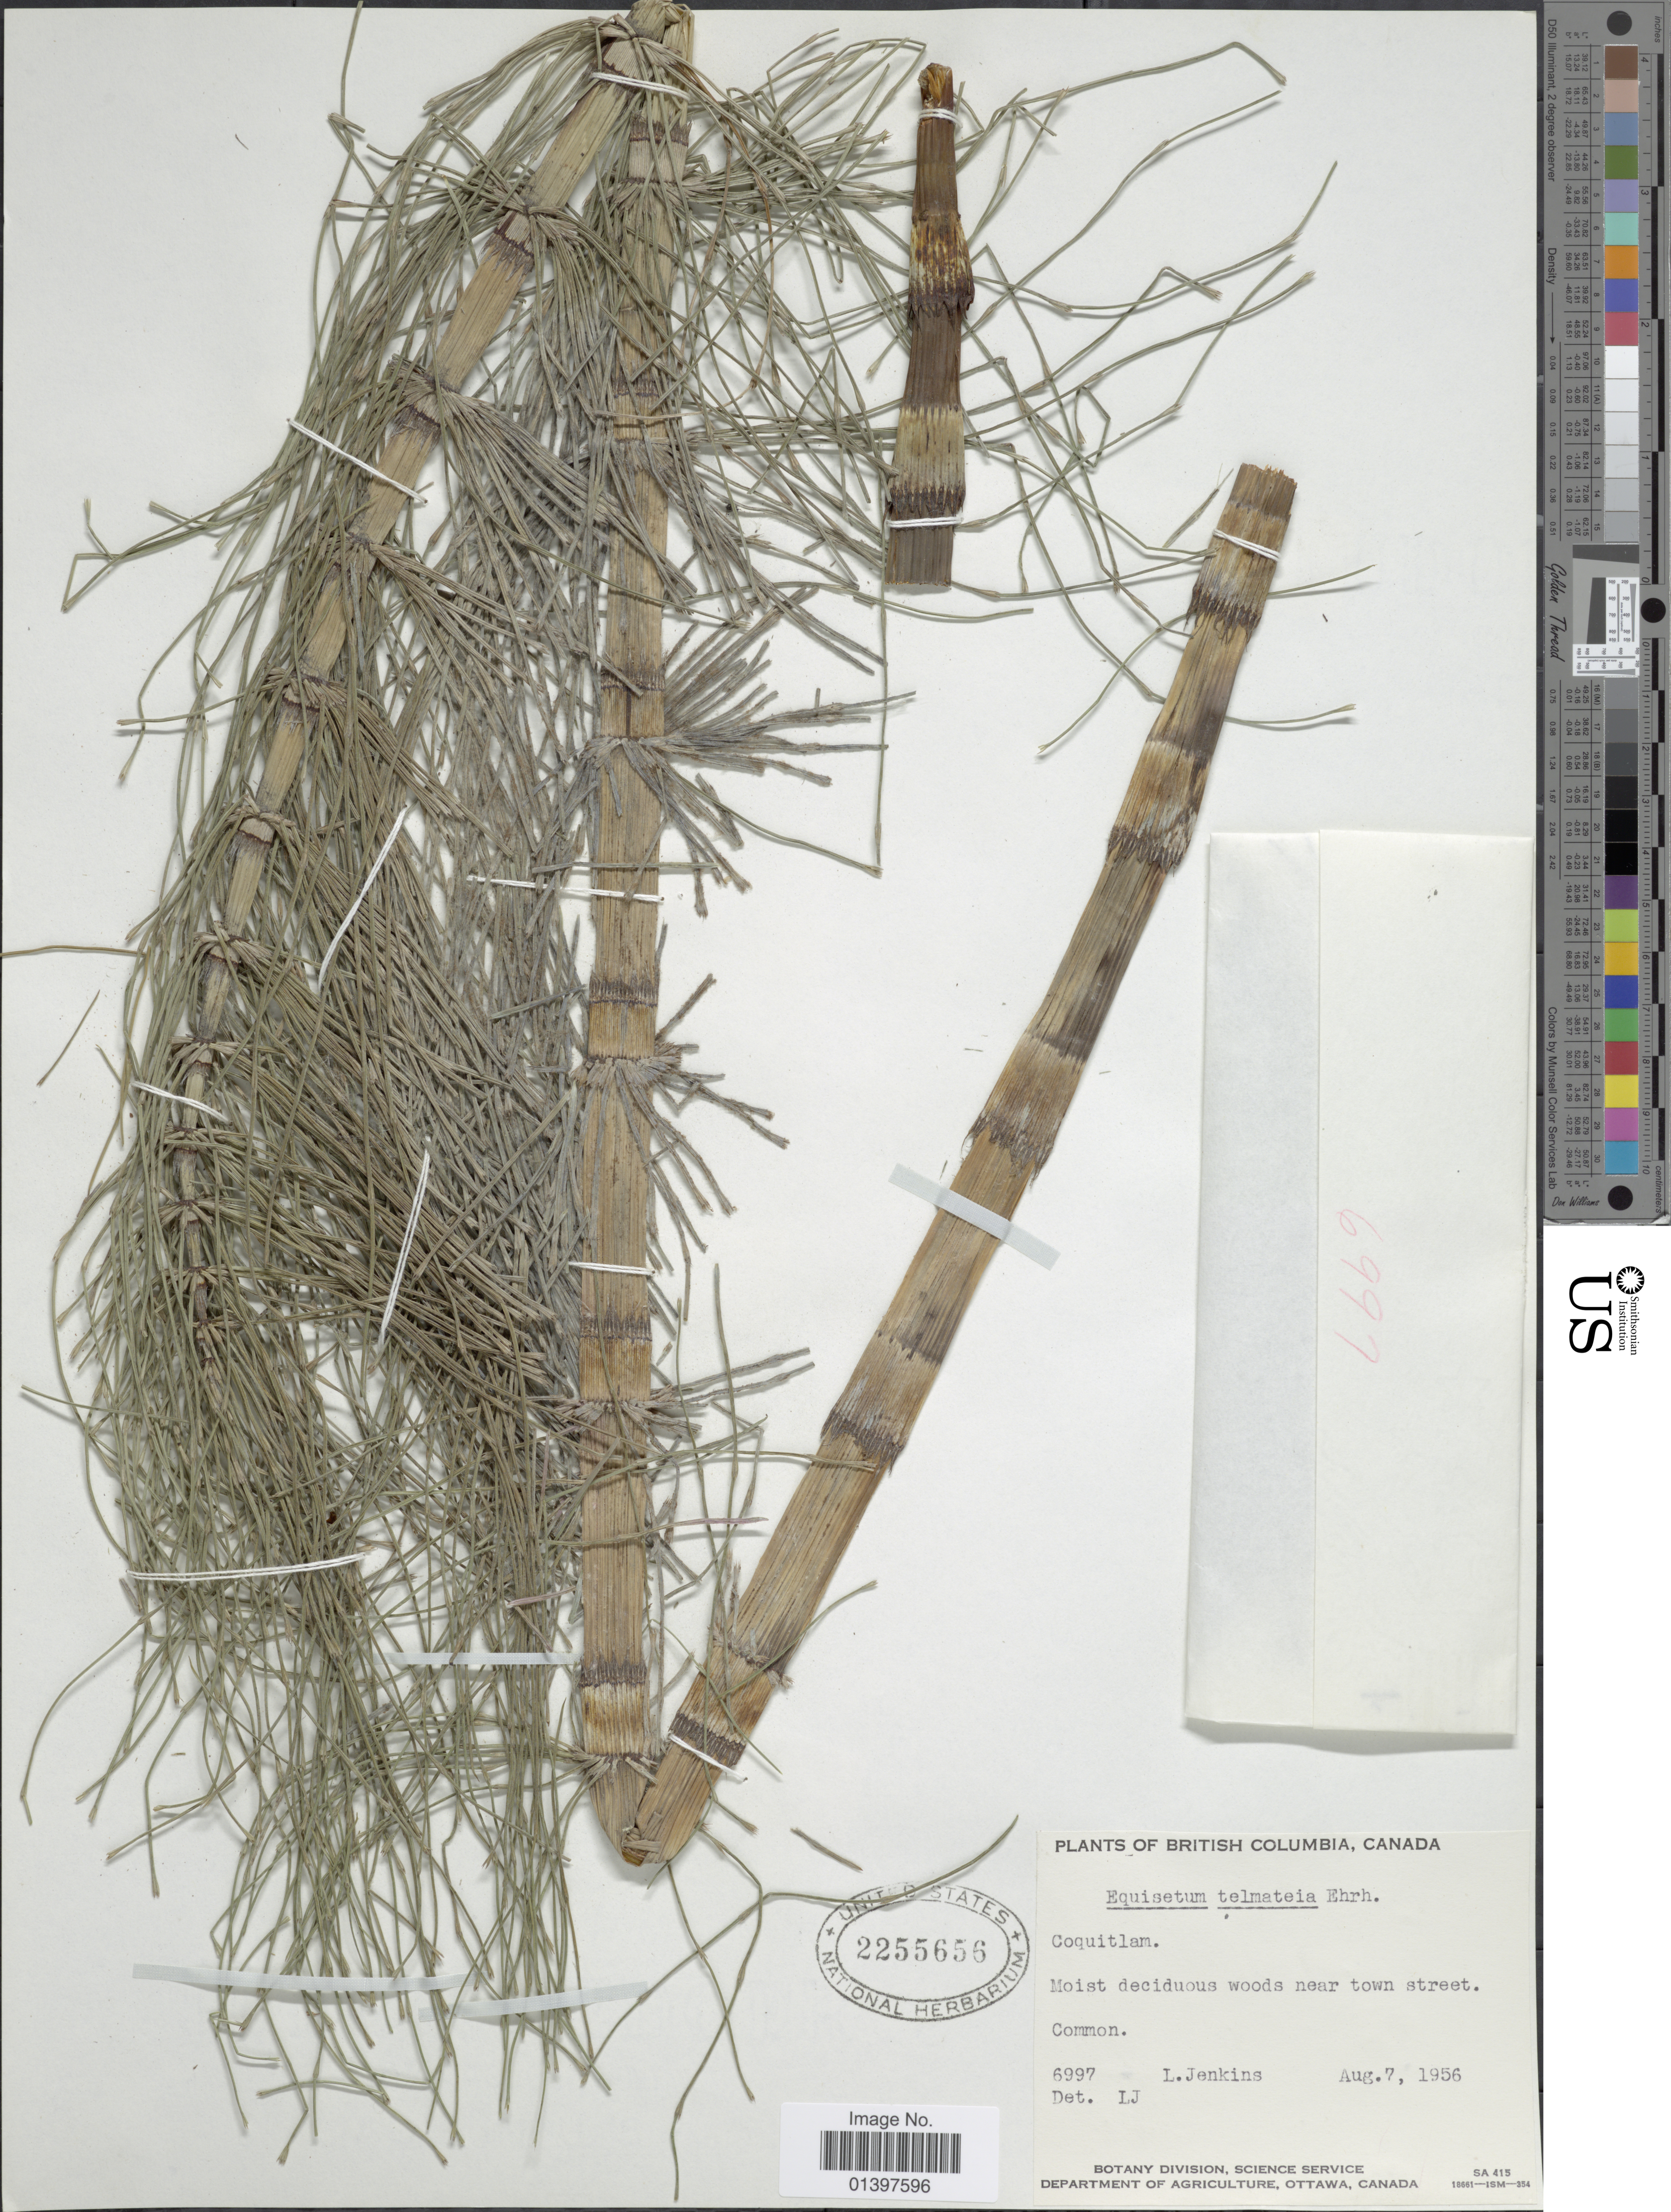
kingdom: Plantae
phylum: Tracheophyta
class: Polypodiopsida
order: Equisetales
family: Equisetaceae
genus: Equisetum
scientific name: Equisetum telmateia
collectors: L. Jenkins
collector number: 6997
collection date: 1956-08-07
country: Canada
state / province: British Columbia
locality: Coquitlam, moist deciduous woods near town street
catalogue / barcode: US 225565